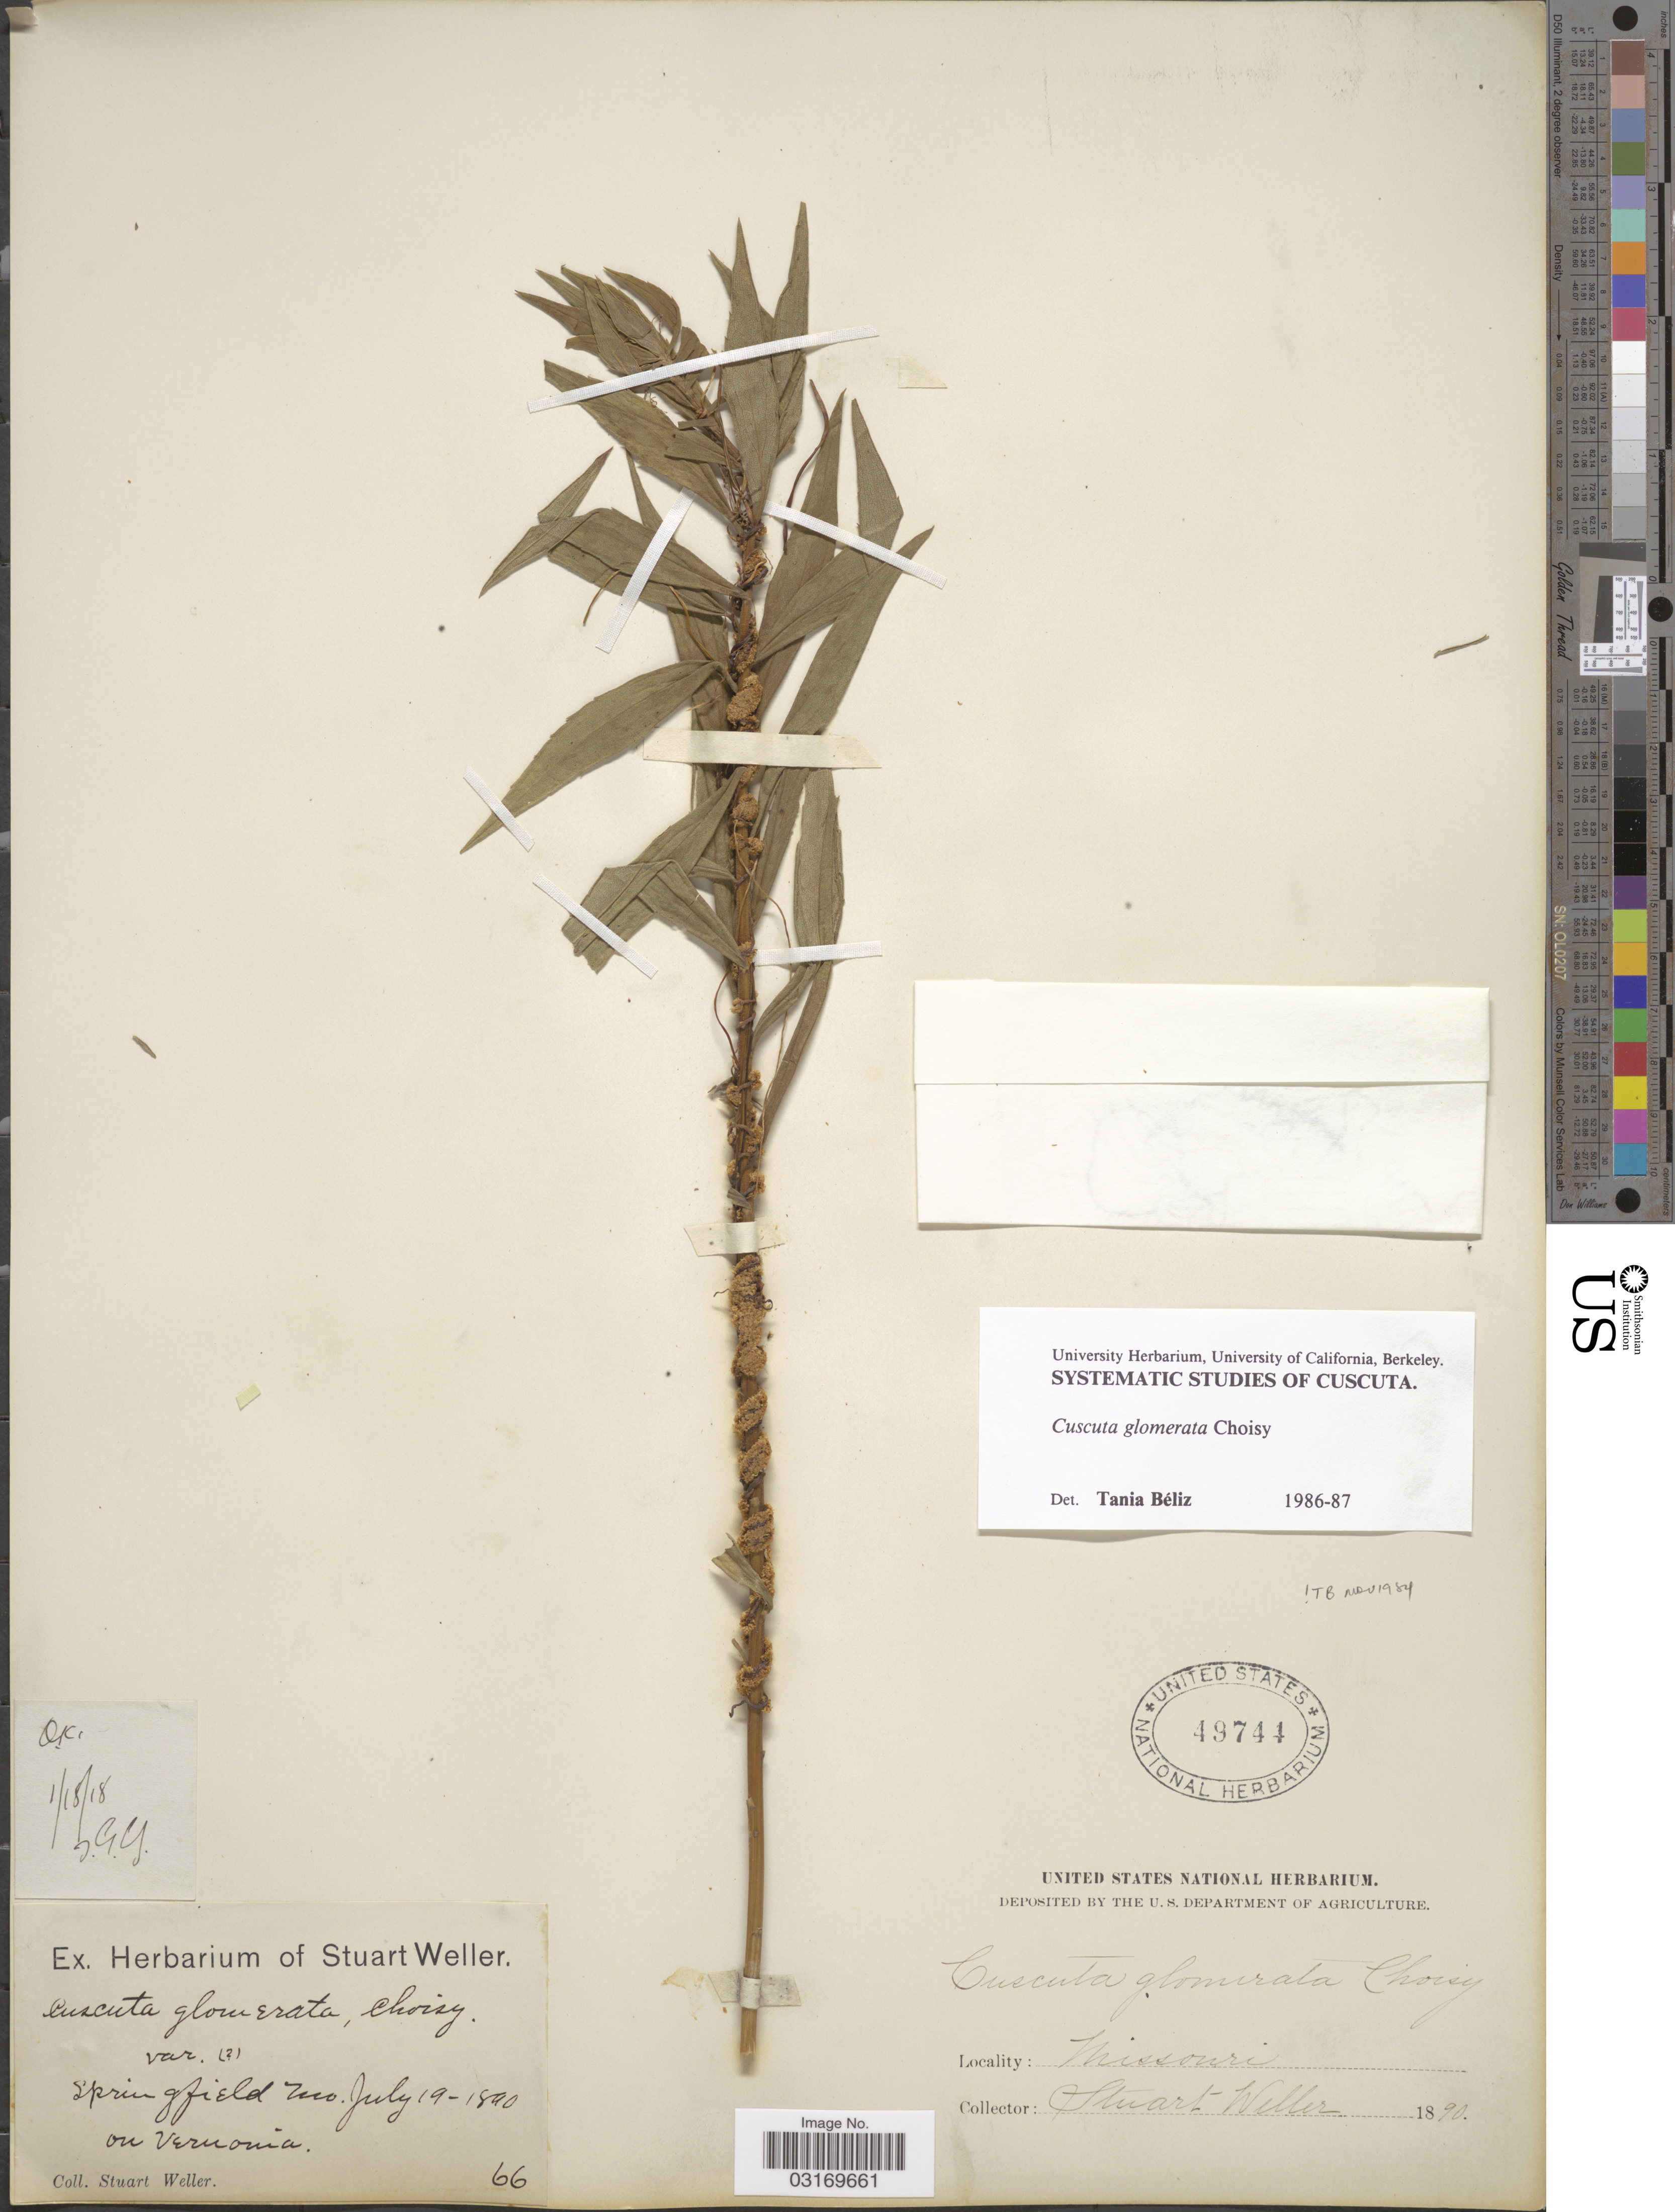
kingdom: Plantae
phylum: Tracheophyta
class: Magnoliopsida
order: Solanales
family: Convolvulaceae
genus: Cuscuta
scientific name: Cuscuta glomerata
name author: Chris.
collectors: S. Weller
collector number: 66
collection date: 1890-07-19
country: United States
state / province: Missouri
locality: Springfield.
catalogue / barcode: US 49744